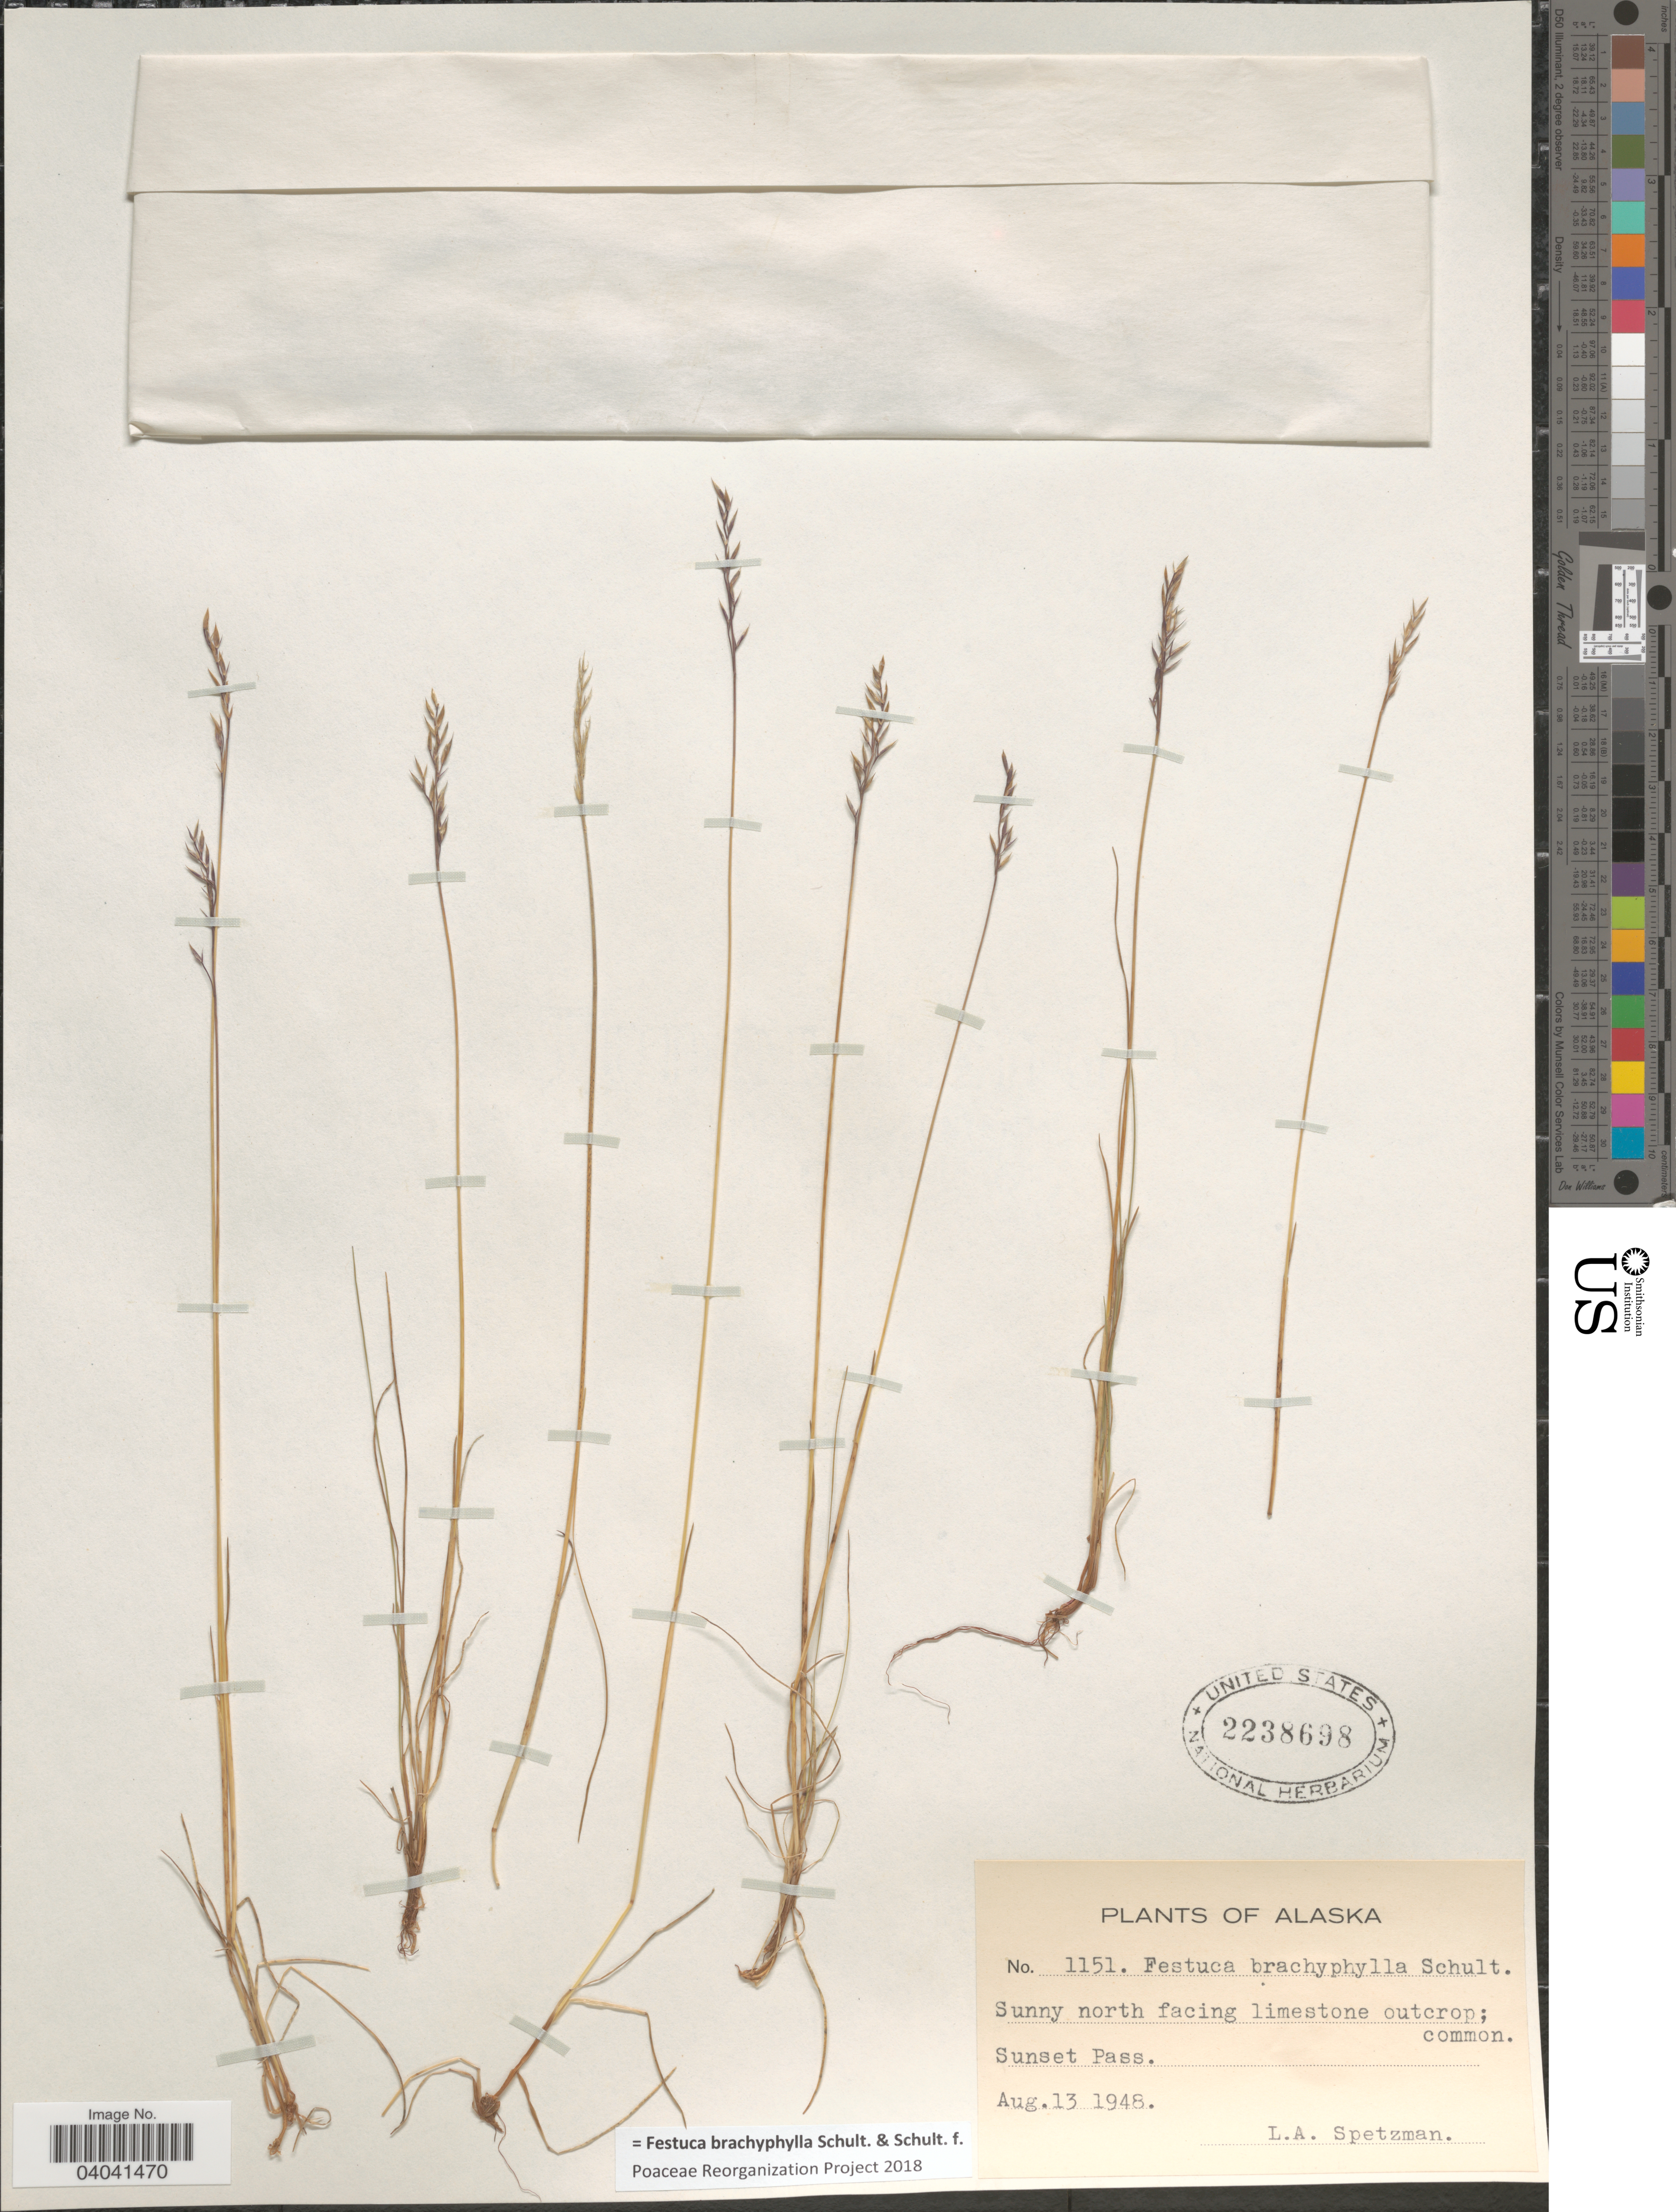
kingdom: Plantae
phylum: Tracheophyta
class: Liliopsida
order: Poales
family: Poaceae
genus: Festuca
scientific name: Festuca brachyphylla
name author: Schult. & Schult. f.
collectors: L. Spetzman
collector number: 1151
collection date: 1948-08-13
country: United States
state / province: Alaska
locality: Sunny north facing limestone outcrop; Sunset Pass.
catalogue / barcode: US 2238698